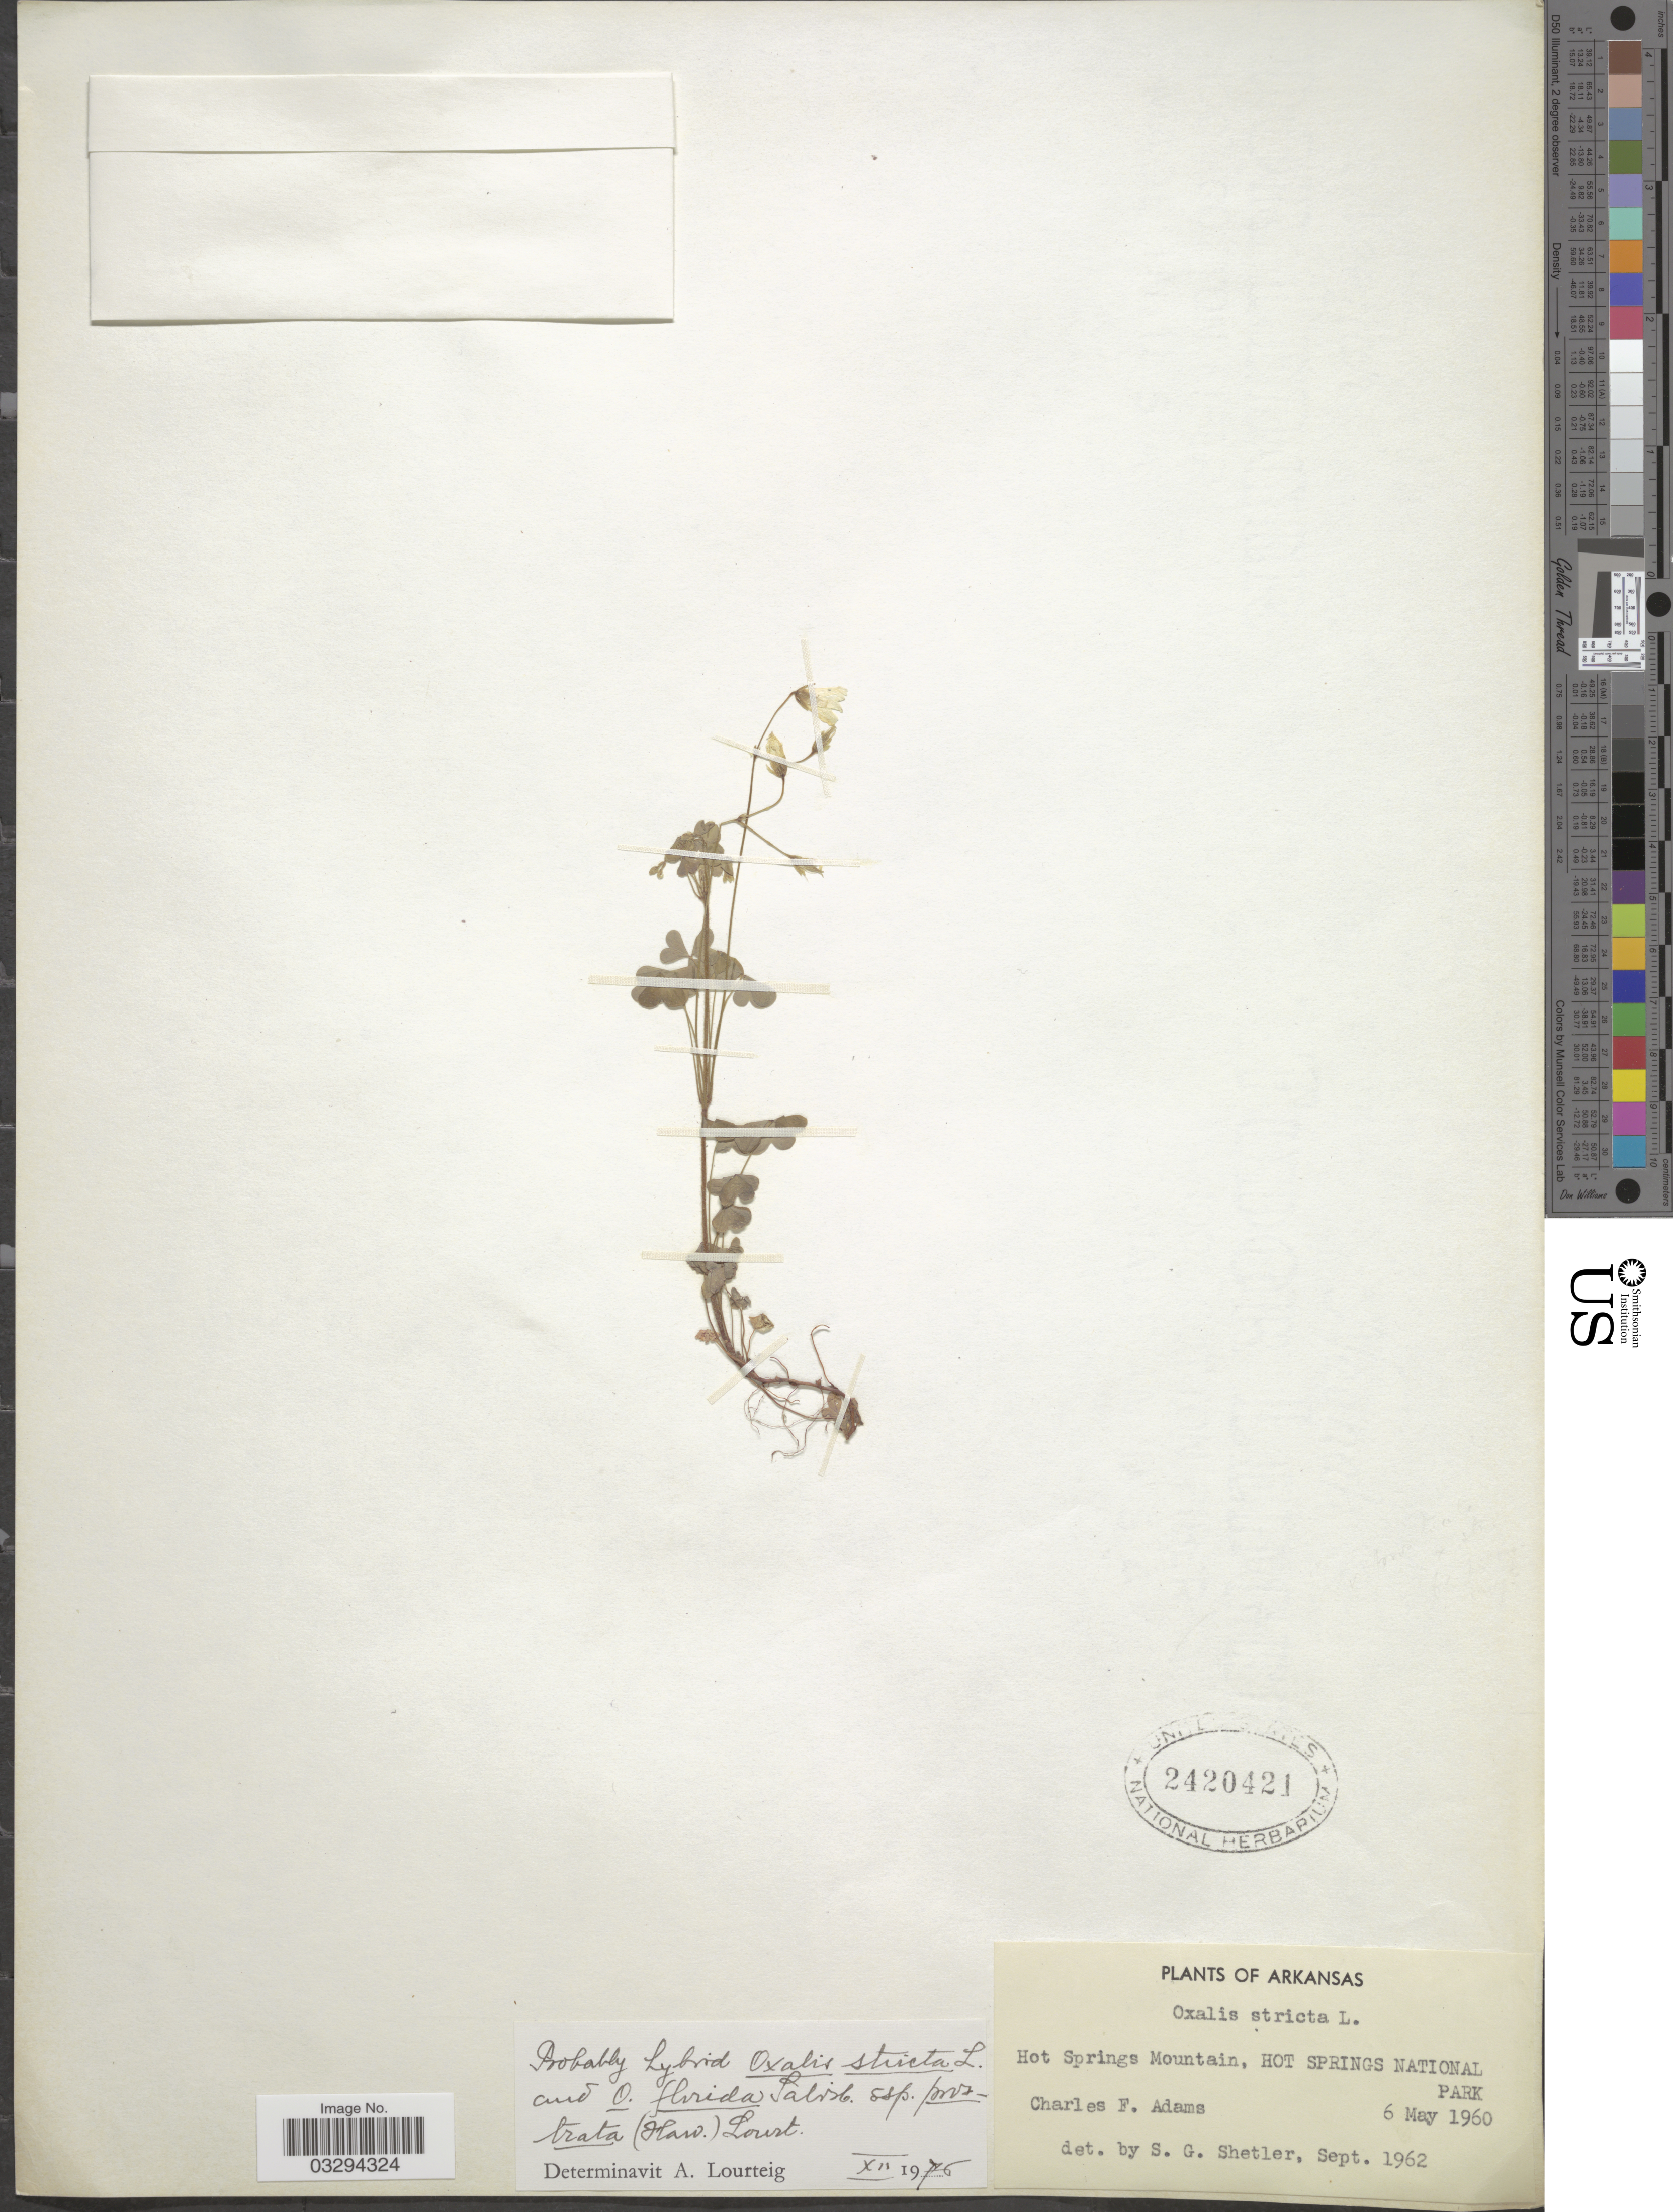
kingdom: Plantae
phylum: Tracheophyta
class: Magnoliopsida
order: Oxalidales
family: Oxalidaceae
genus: Oxalis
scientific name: Oxalis florida subsp. prostrata x O. stricta L.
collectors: C. F. Adams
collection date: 1960-05-06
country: United States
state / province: Arkansas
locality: Hot Springs Mountain, Hot Springs National Park.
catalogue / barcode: US 2420421